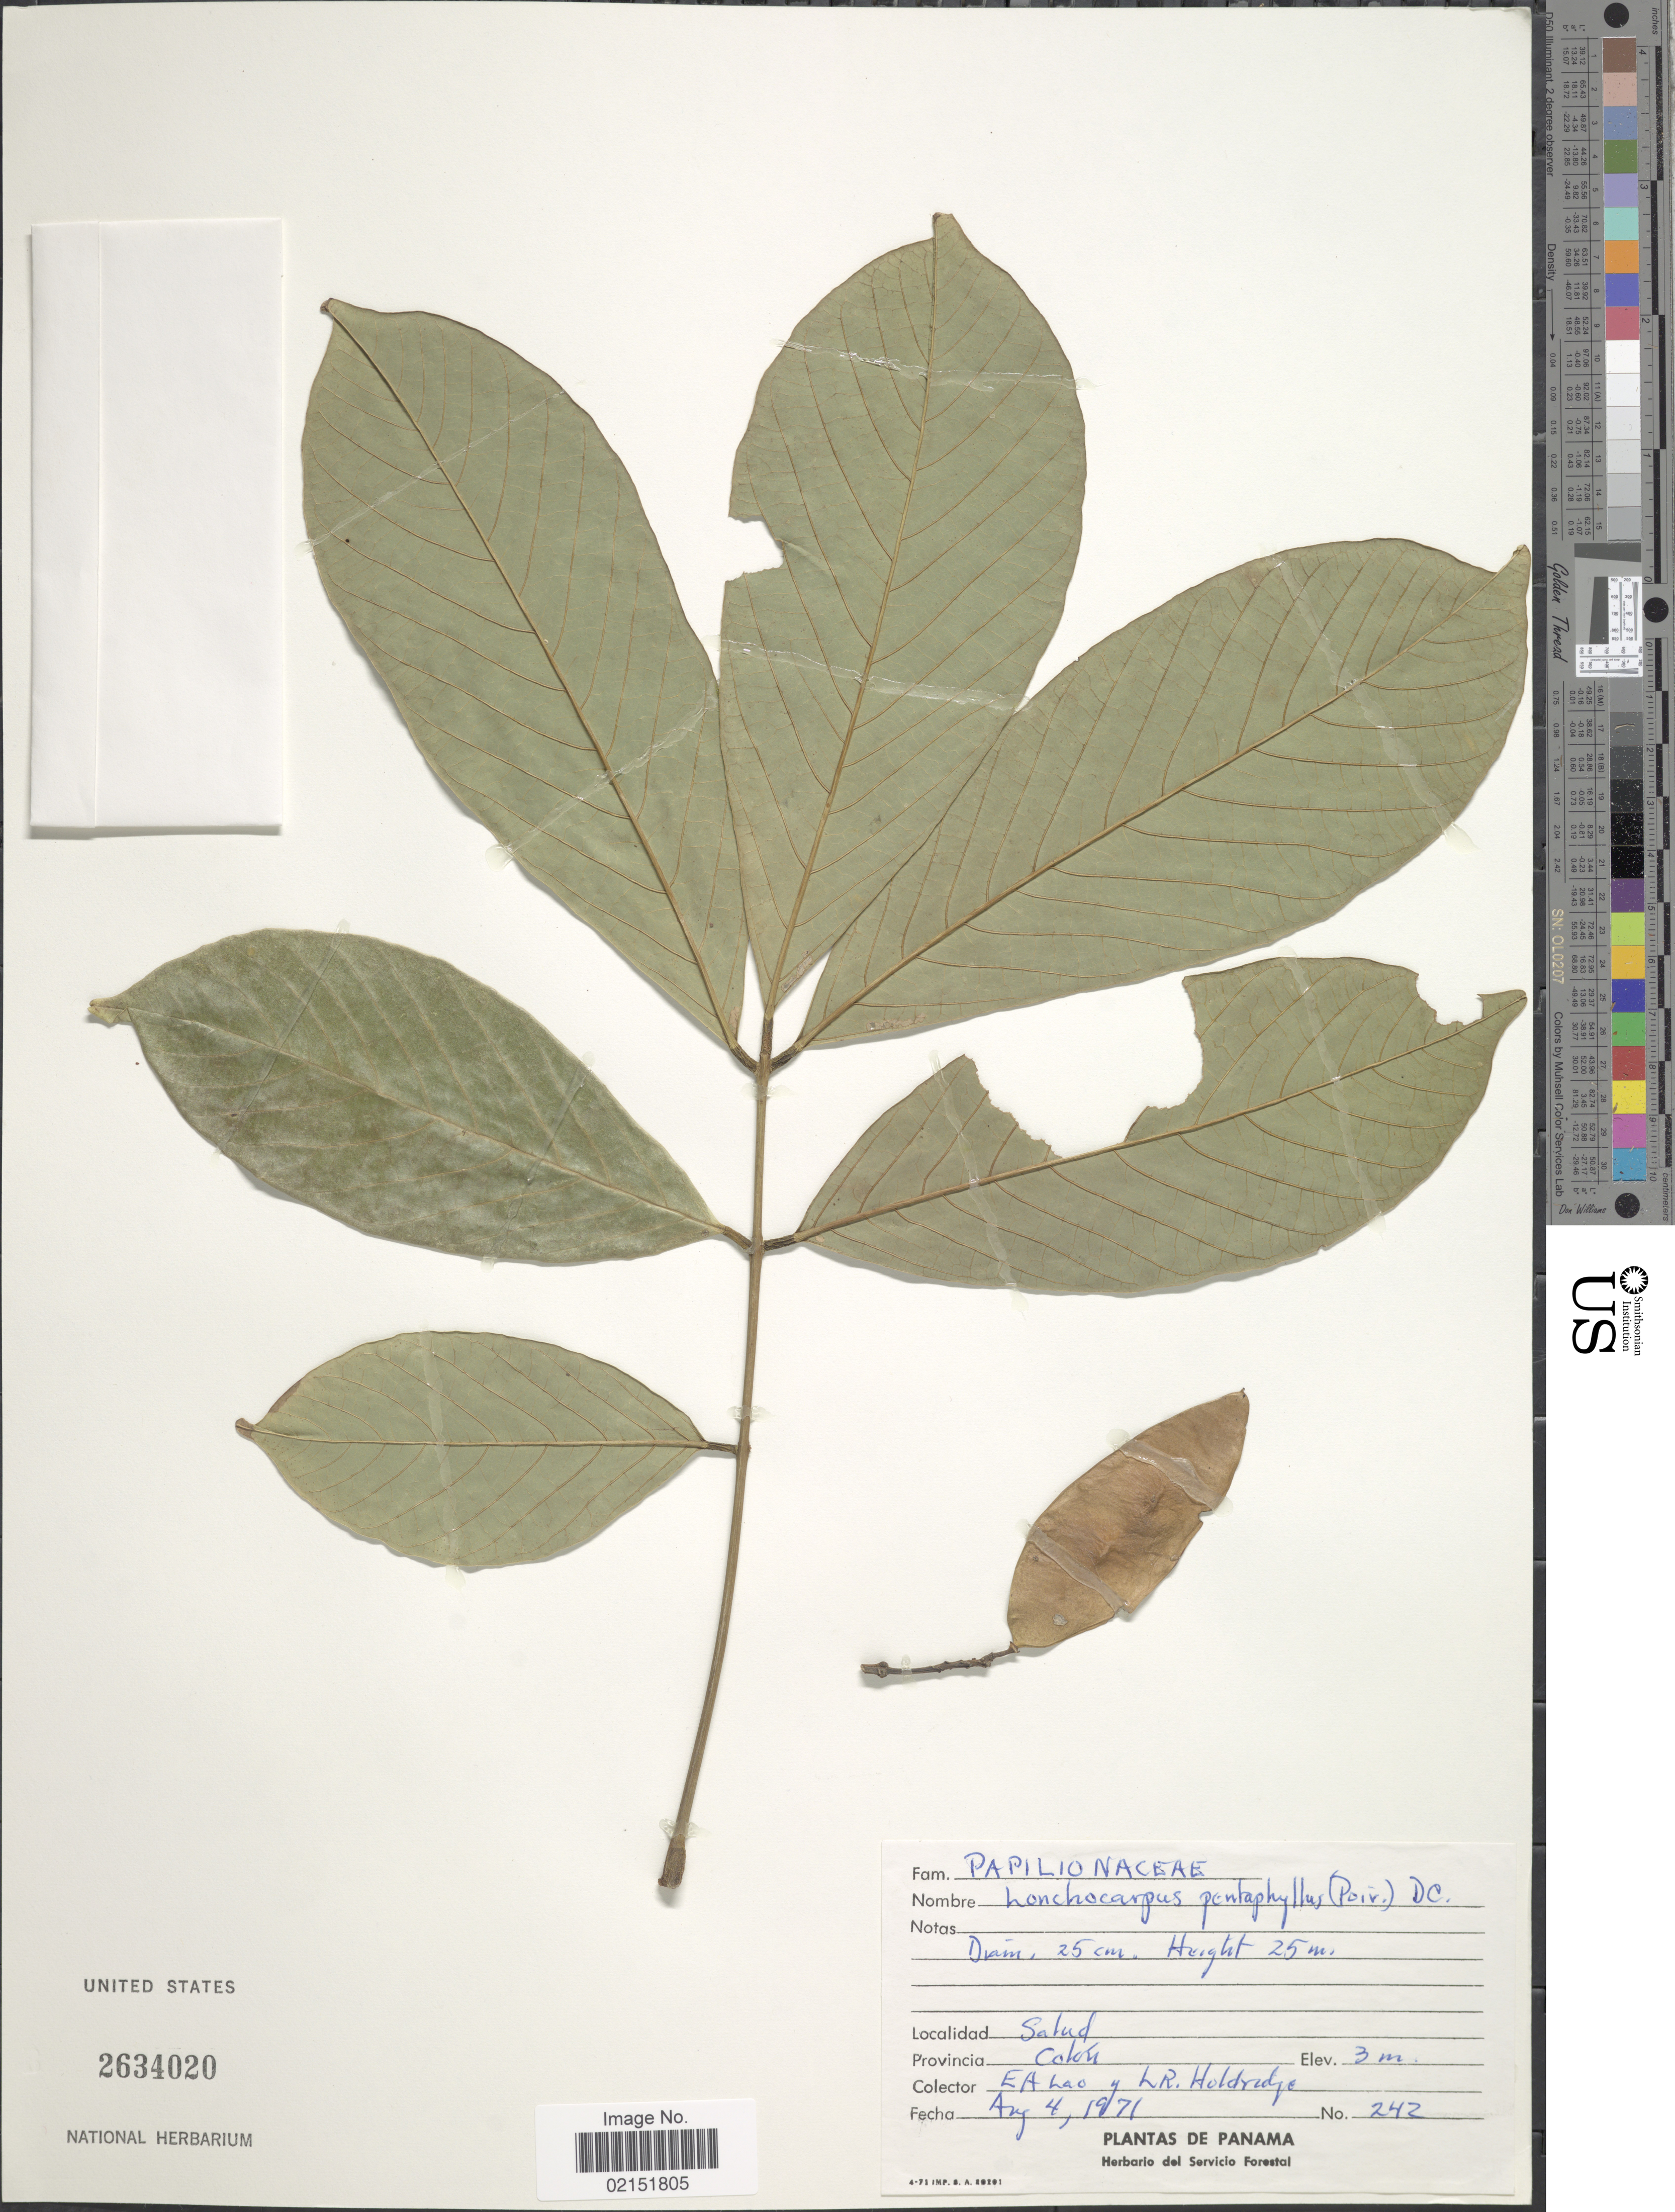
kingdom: Plantae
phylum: Tracheophyta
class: Magnoliopsida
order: Fabales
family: Fabaceae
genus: Lonchocarpus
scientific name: Lonchocarpus pentaphyllus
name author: (Poir.) DC.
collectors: E. Lao & L. Holdridge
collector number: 242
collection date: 1971-08-04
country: Panama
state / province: Colón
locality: Salud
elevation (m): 3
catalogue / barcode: US 2634020